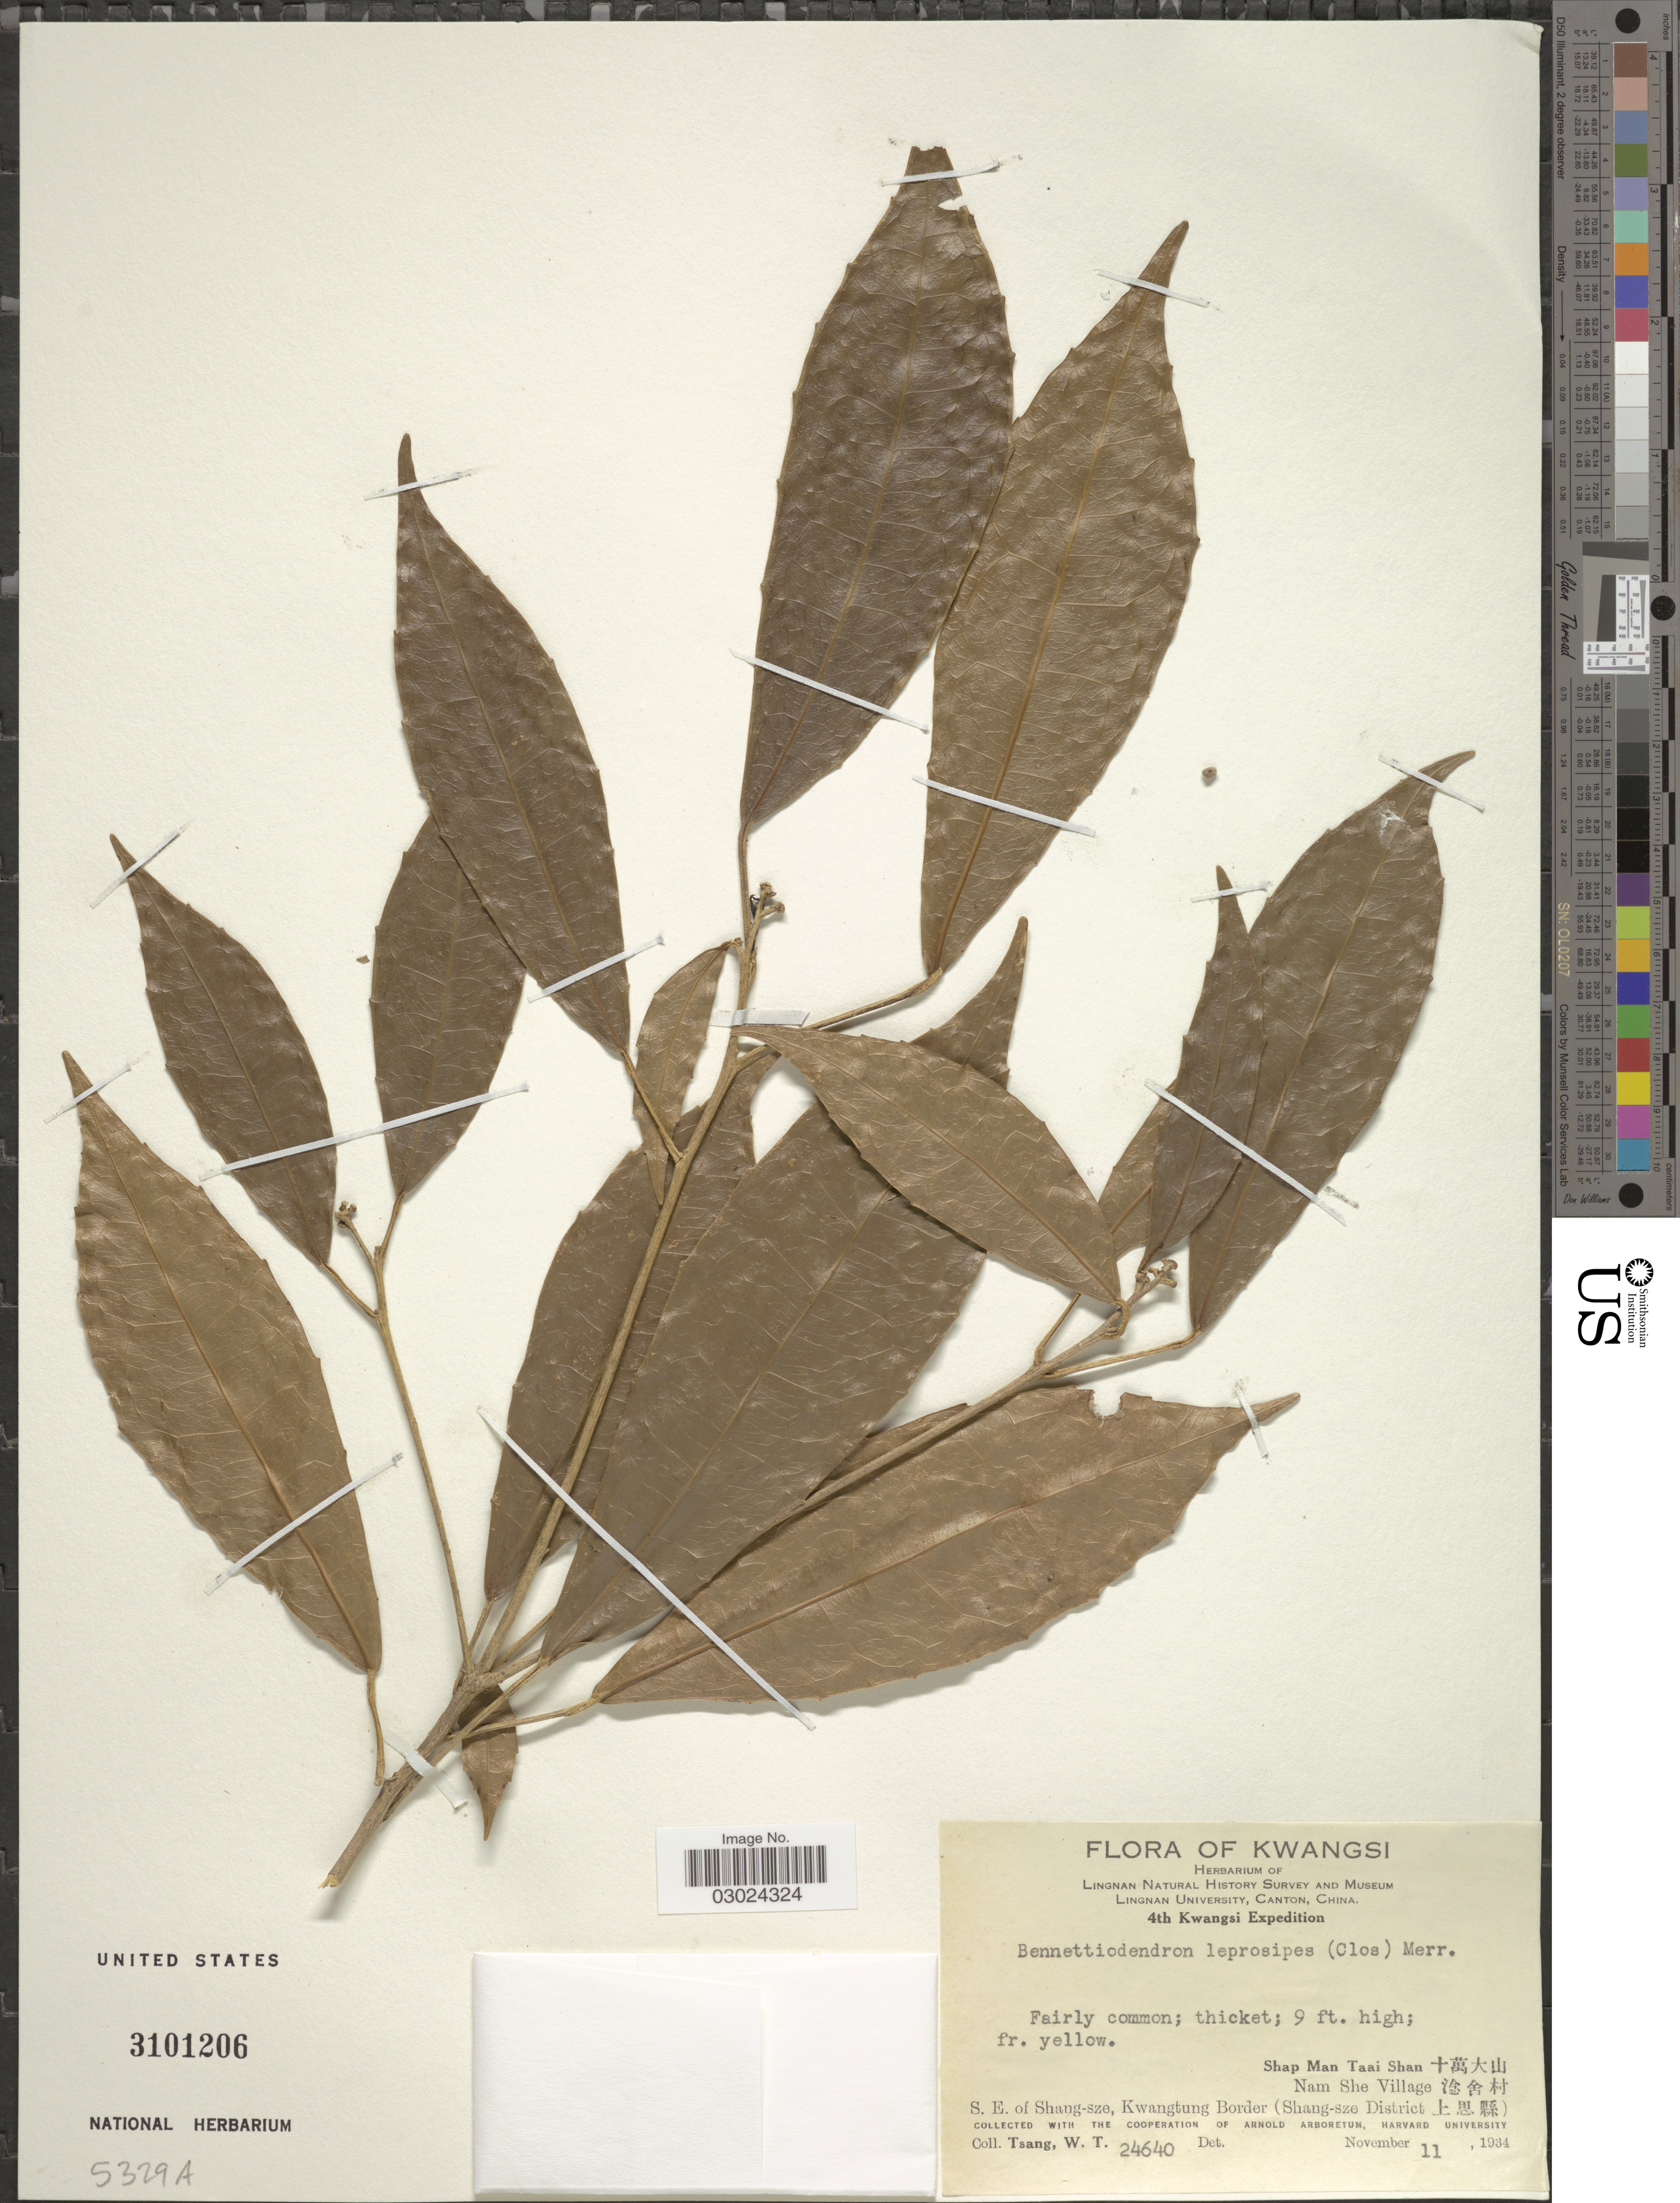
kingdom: Plantae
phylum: Tracheophyta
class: Magnoliopsida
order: Malpighiales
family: Salicaceae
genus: Bennettiodendron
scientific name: Bennettiodendron leprosipes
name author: (Clos) Merr.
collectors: W. T. Tsang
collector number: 24640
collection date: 1934-11-11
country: China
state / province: Guangxi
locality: Kwangsi. Shap Man Taai Shan X. Nam She Village X. S.E. of Shang-sze, Kwangtung Border (Shang-sze District X).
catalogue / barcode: US 3101206